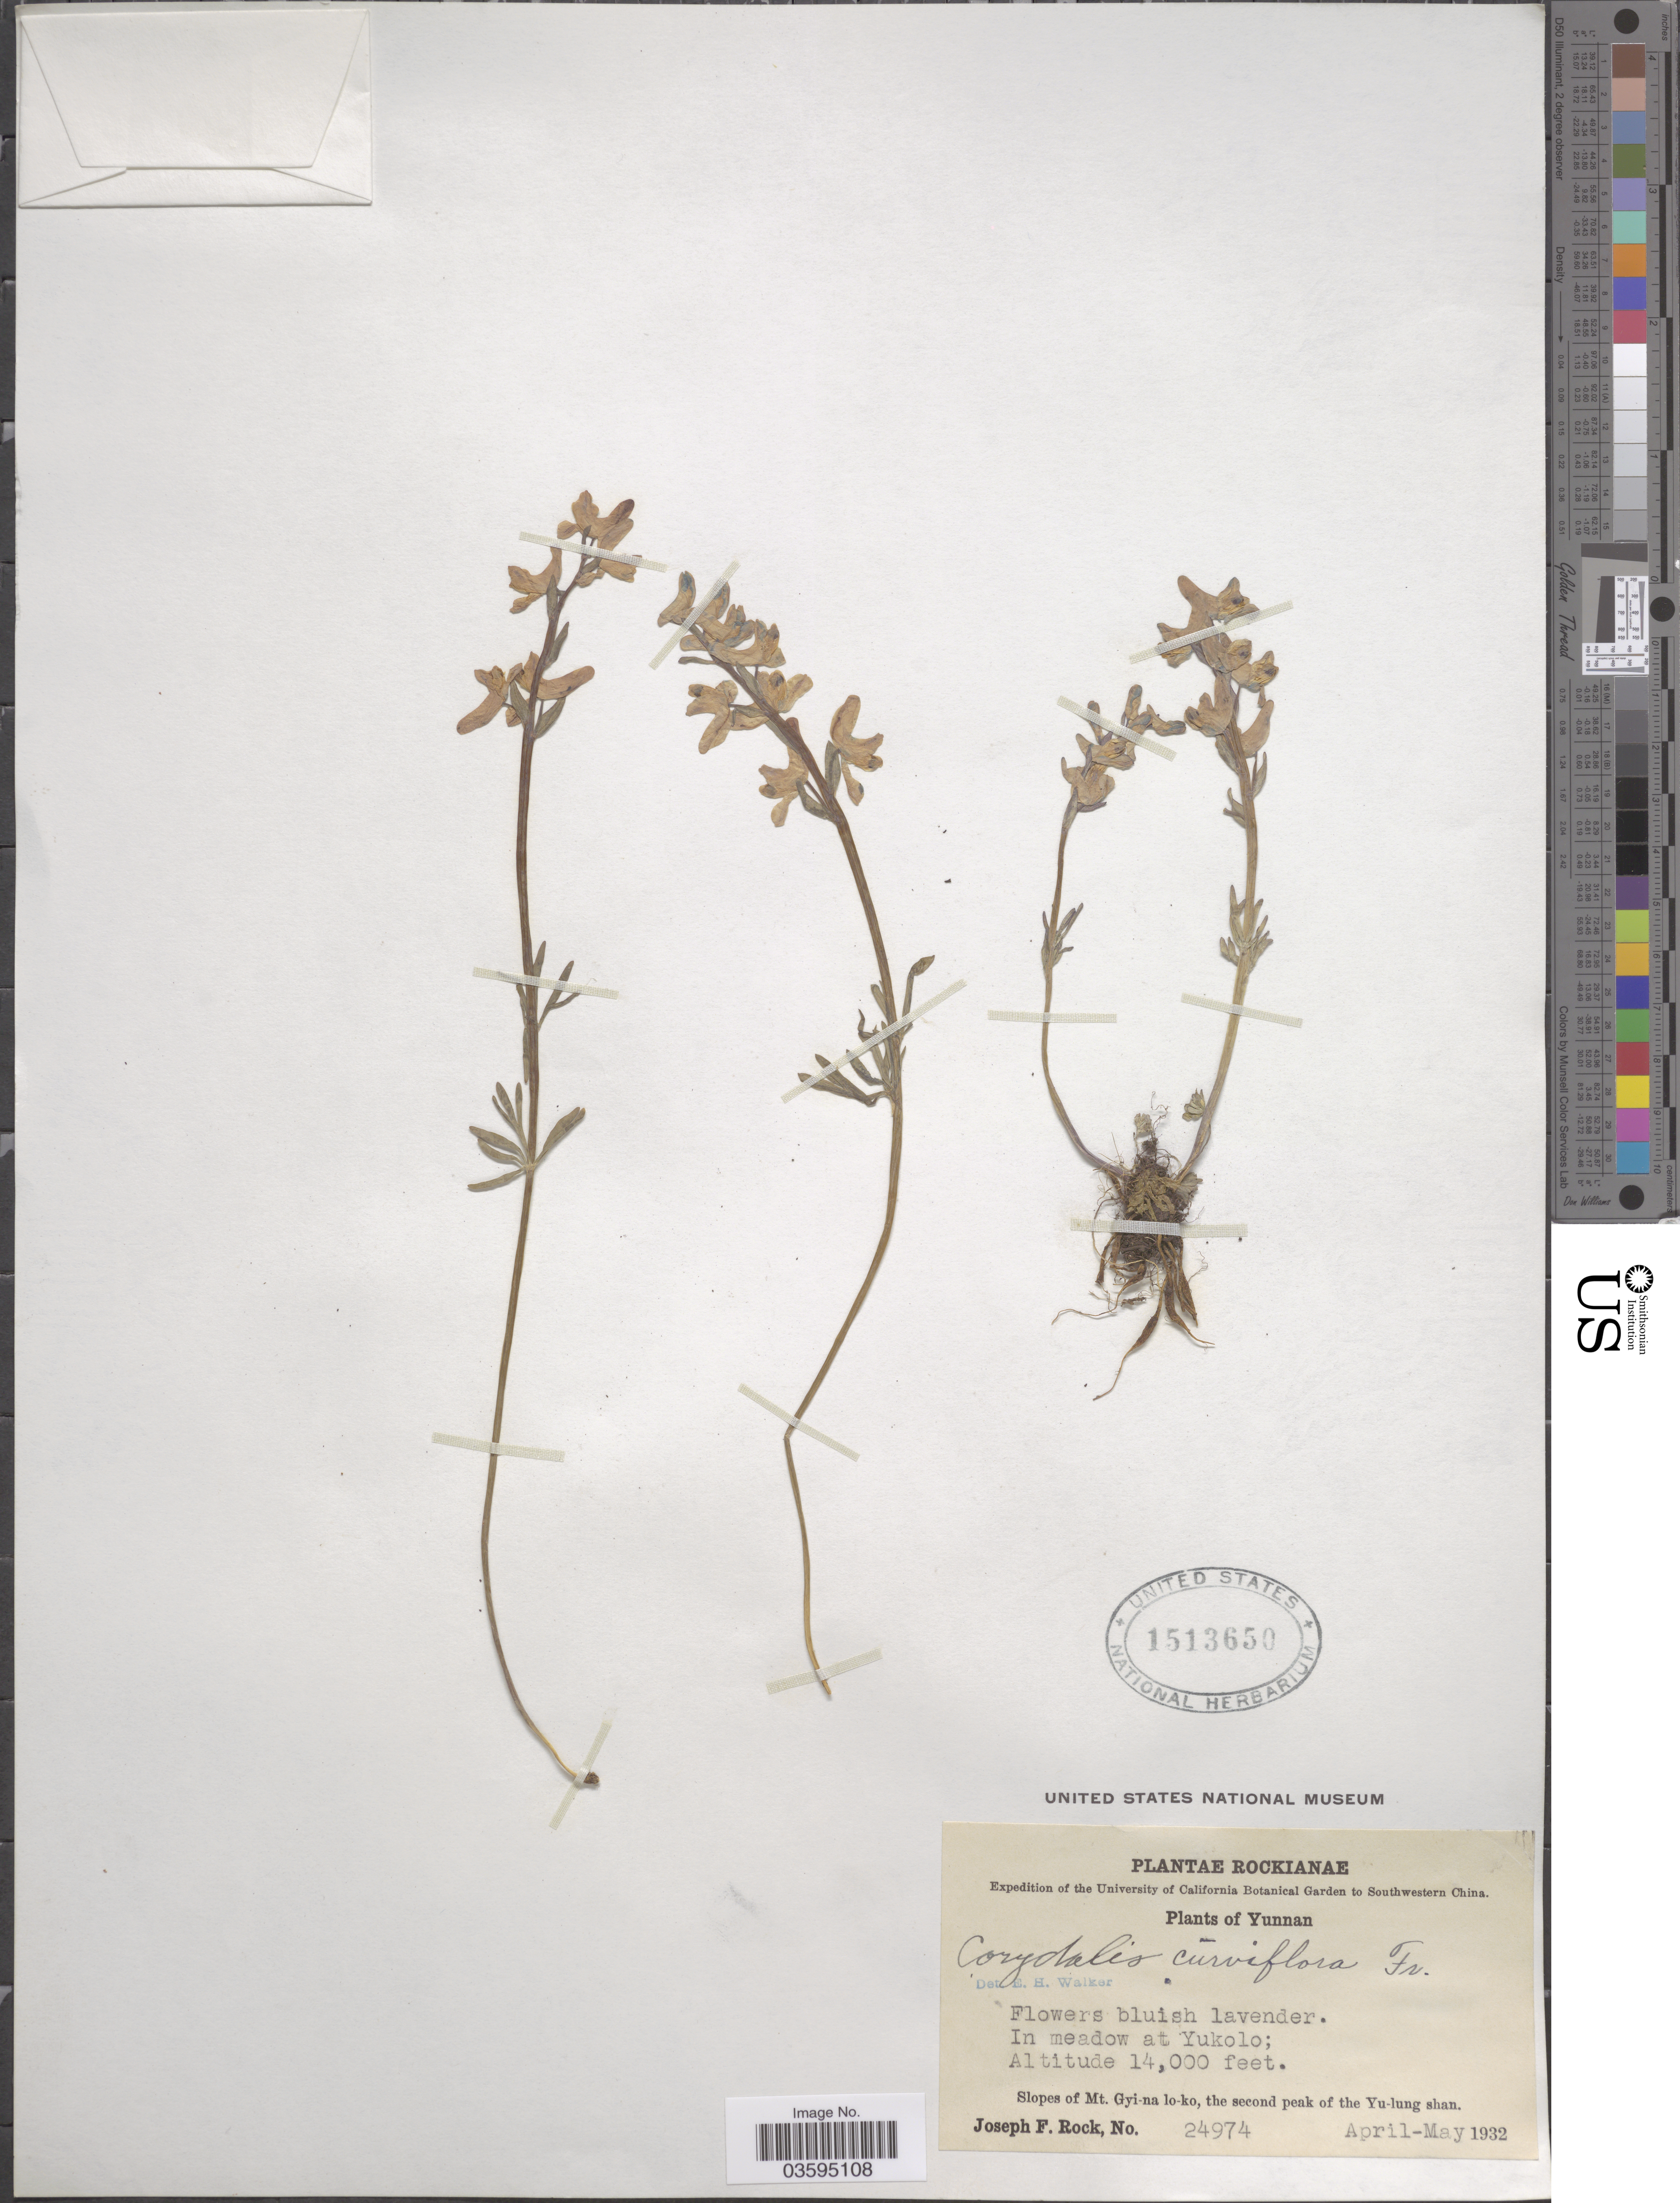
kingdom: Plantae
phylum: Tracheophyta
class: Magnoliopsida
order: Ranunculales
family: Papaveraceae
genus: Corydalis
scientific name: Corydalis curviflora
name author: Maxim. ex Hemsl.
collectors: J. F. Rock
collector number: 24974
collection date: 1932-04/1932-05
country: China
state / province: Yunnan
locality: Southwestern China. In meadow at Yukolo. Slopes of Mt. Gyi-na lo-ko, the second peak of the Yu-lung shan.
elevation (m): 4267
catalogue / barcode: US 1513650